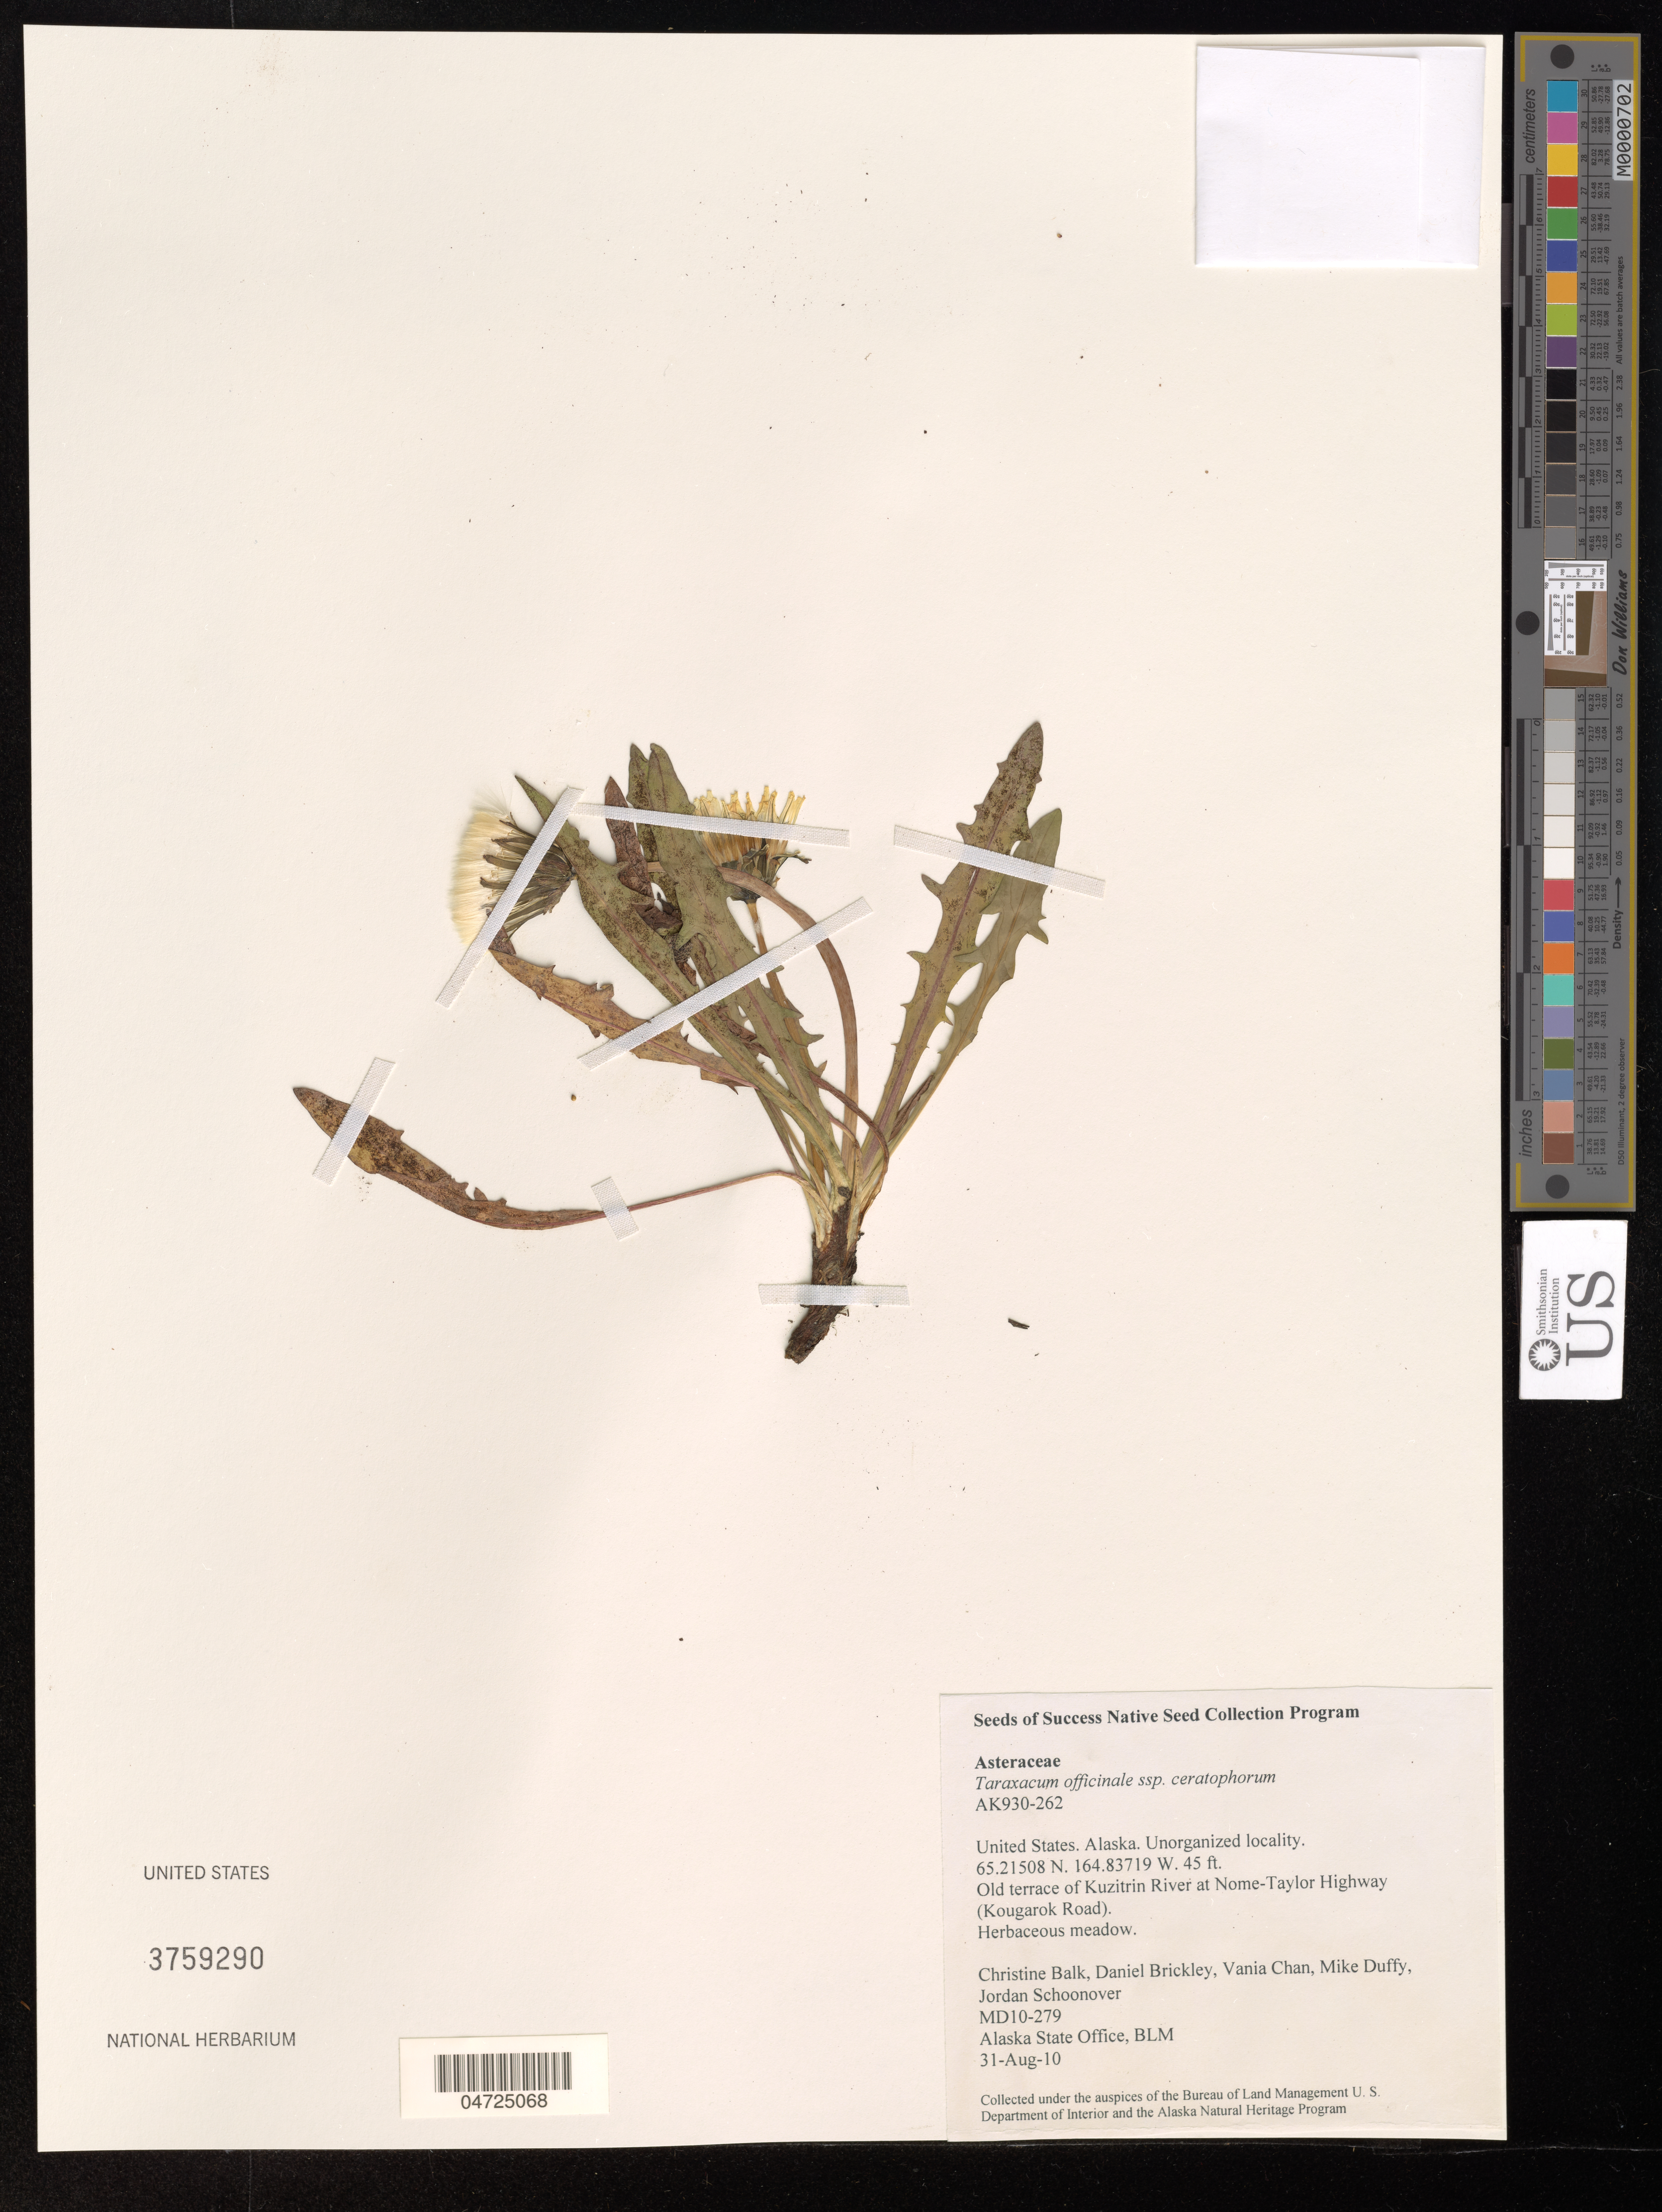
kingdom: Plantae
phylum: Tracheophyta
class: Magnoliopsida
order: Asterales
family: Asteraceae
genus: Taraxacum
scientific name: Taraxacum officinale subsp. ceratophorum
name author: (Ledeb.) Schinz ex Thellung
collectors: C. Balk, D. Brickley, V. Chan & M. Duffy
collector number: MD10-279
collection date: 2010-08-31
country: United States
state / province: Alaska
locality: Old terrace of Kuzitrin River at Nome-Taylor Highway (Kougarok Road).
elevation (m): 14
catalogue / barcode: US 3759290